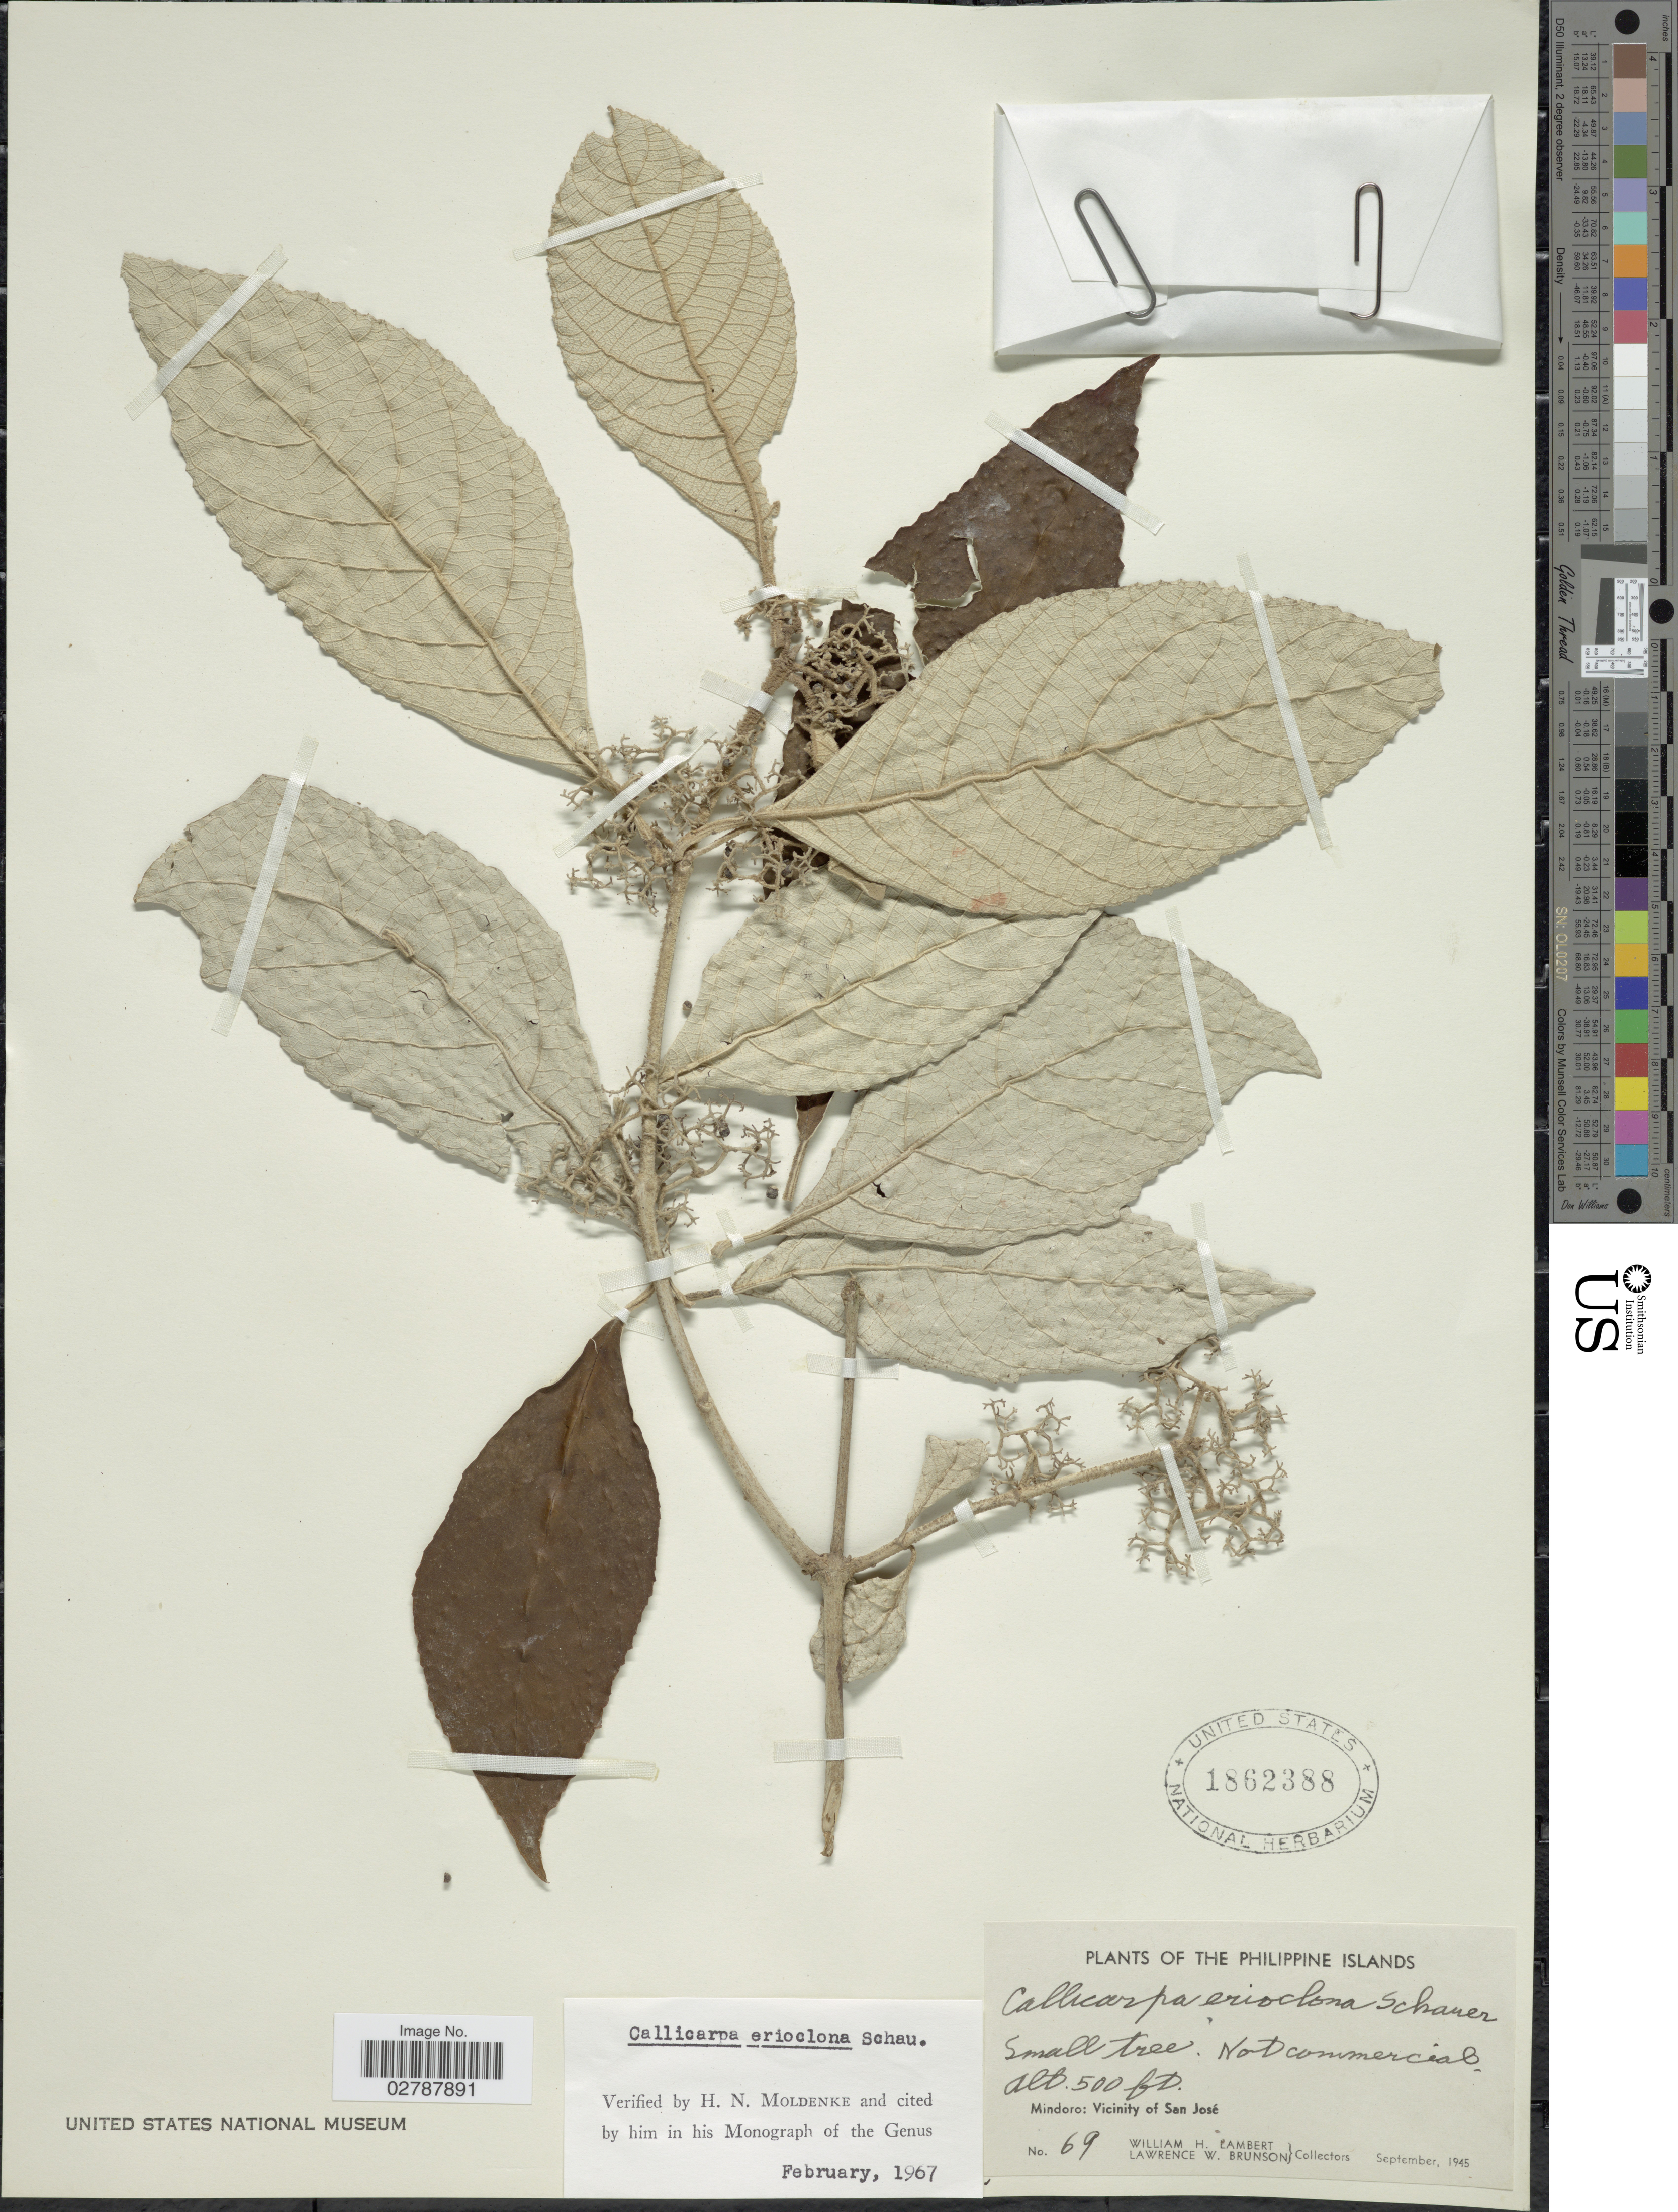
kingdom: Plantae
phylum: Tracheophyta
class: Magnoliopsida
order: Lamiales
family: Lamiaceae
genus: Callicarpa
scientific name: Callicarpa erioclona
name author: Schauer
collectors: W. Lambert & L. Brunson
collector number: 69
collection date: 1945-09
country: Philippines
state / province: Mimaropa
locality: The Philippine Islands. Mindoro: Vicinity of San José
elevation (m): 152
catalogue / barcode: US 1862388